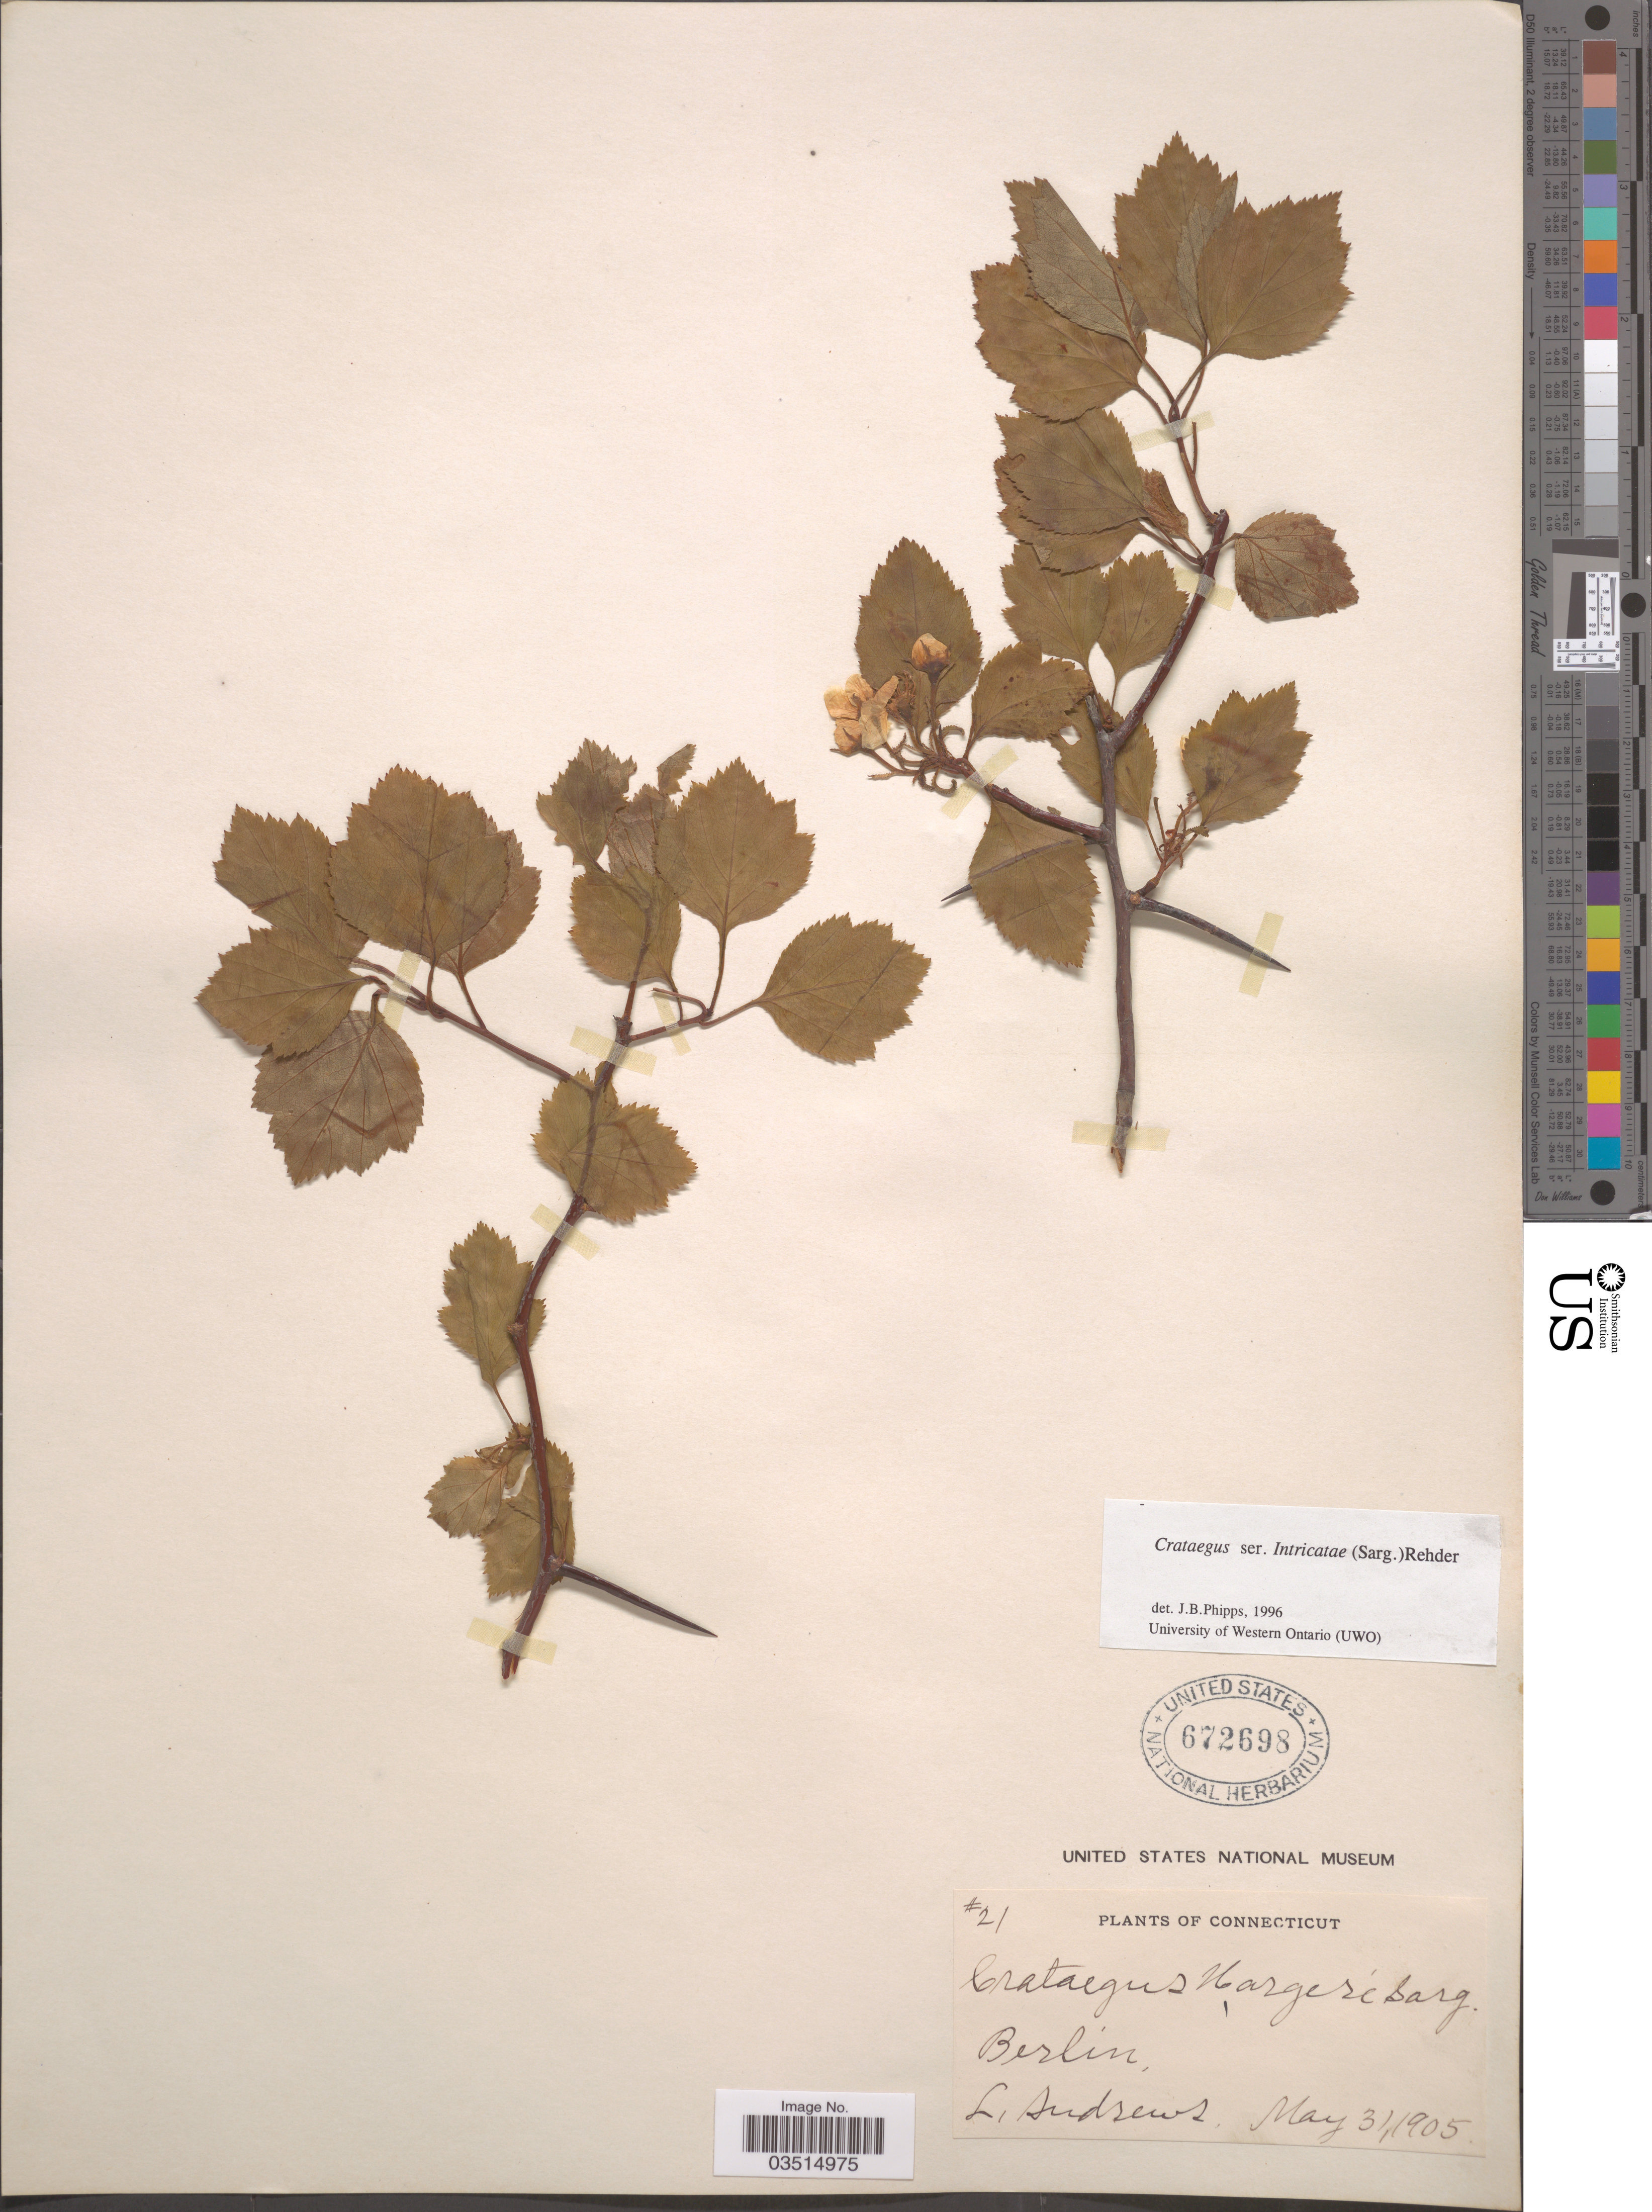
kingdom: Plantae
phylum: Tracheophyta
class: Magnoliopsida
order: Rosales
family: Rosaceae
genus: Crataegus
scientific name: Crataegus hargeri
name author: Sarg.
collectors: L. Andrews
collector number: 21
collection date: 1905-05-31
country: United States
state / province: Connecticut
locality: Berlin.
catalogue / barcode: US 672698